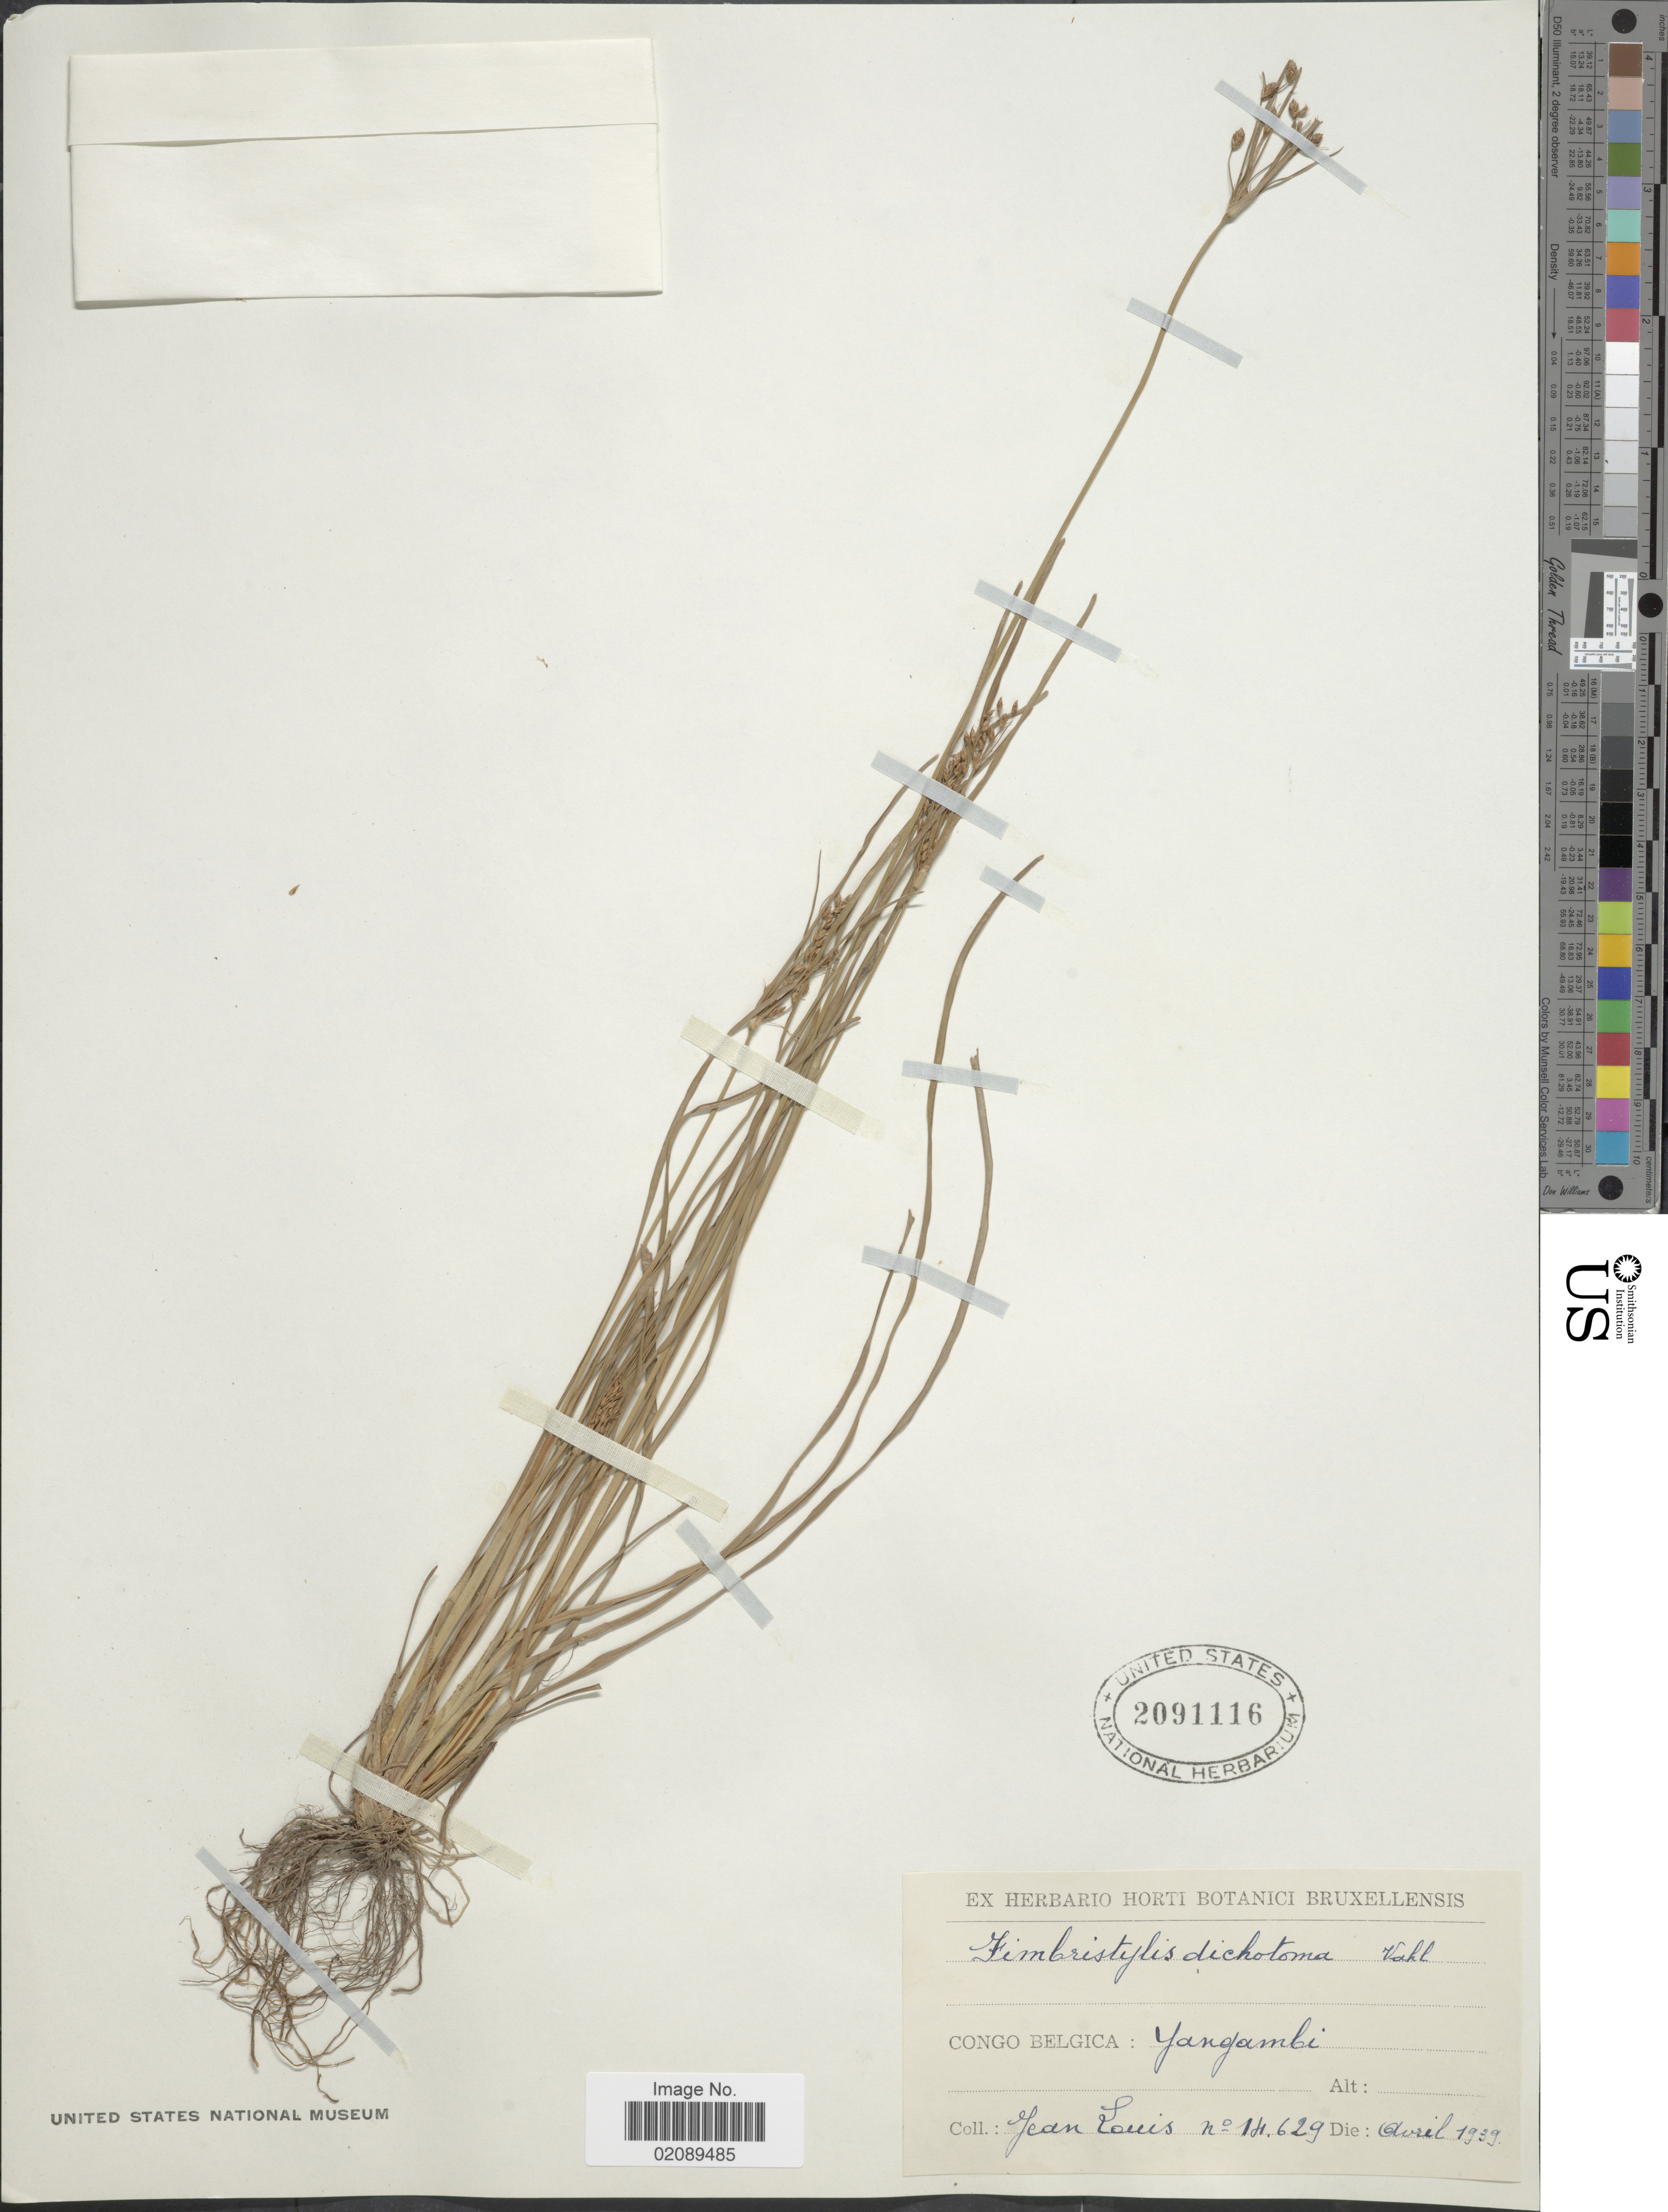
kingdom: Plantae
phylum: Tracheophyta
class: Liliopsida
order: Poales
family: Cyperaceae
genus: Fimbristylis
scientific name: Fimbristylis dichotoma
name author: (L.) Vahl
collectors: J. Louis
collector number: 14629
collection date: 1939-04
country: Congo, Democratic Republic of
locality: Congo Belgica: Yangambi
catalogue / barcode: US 2091116